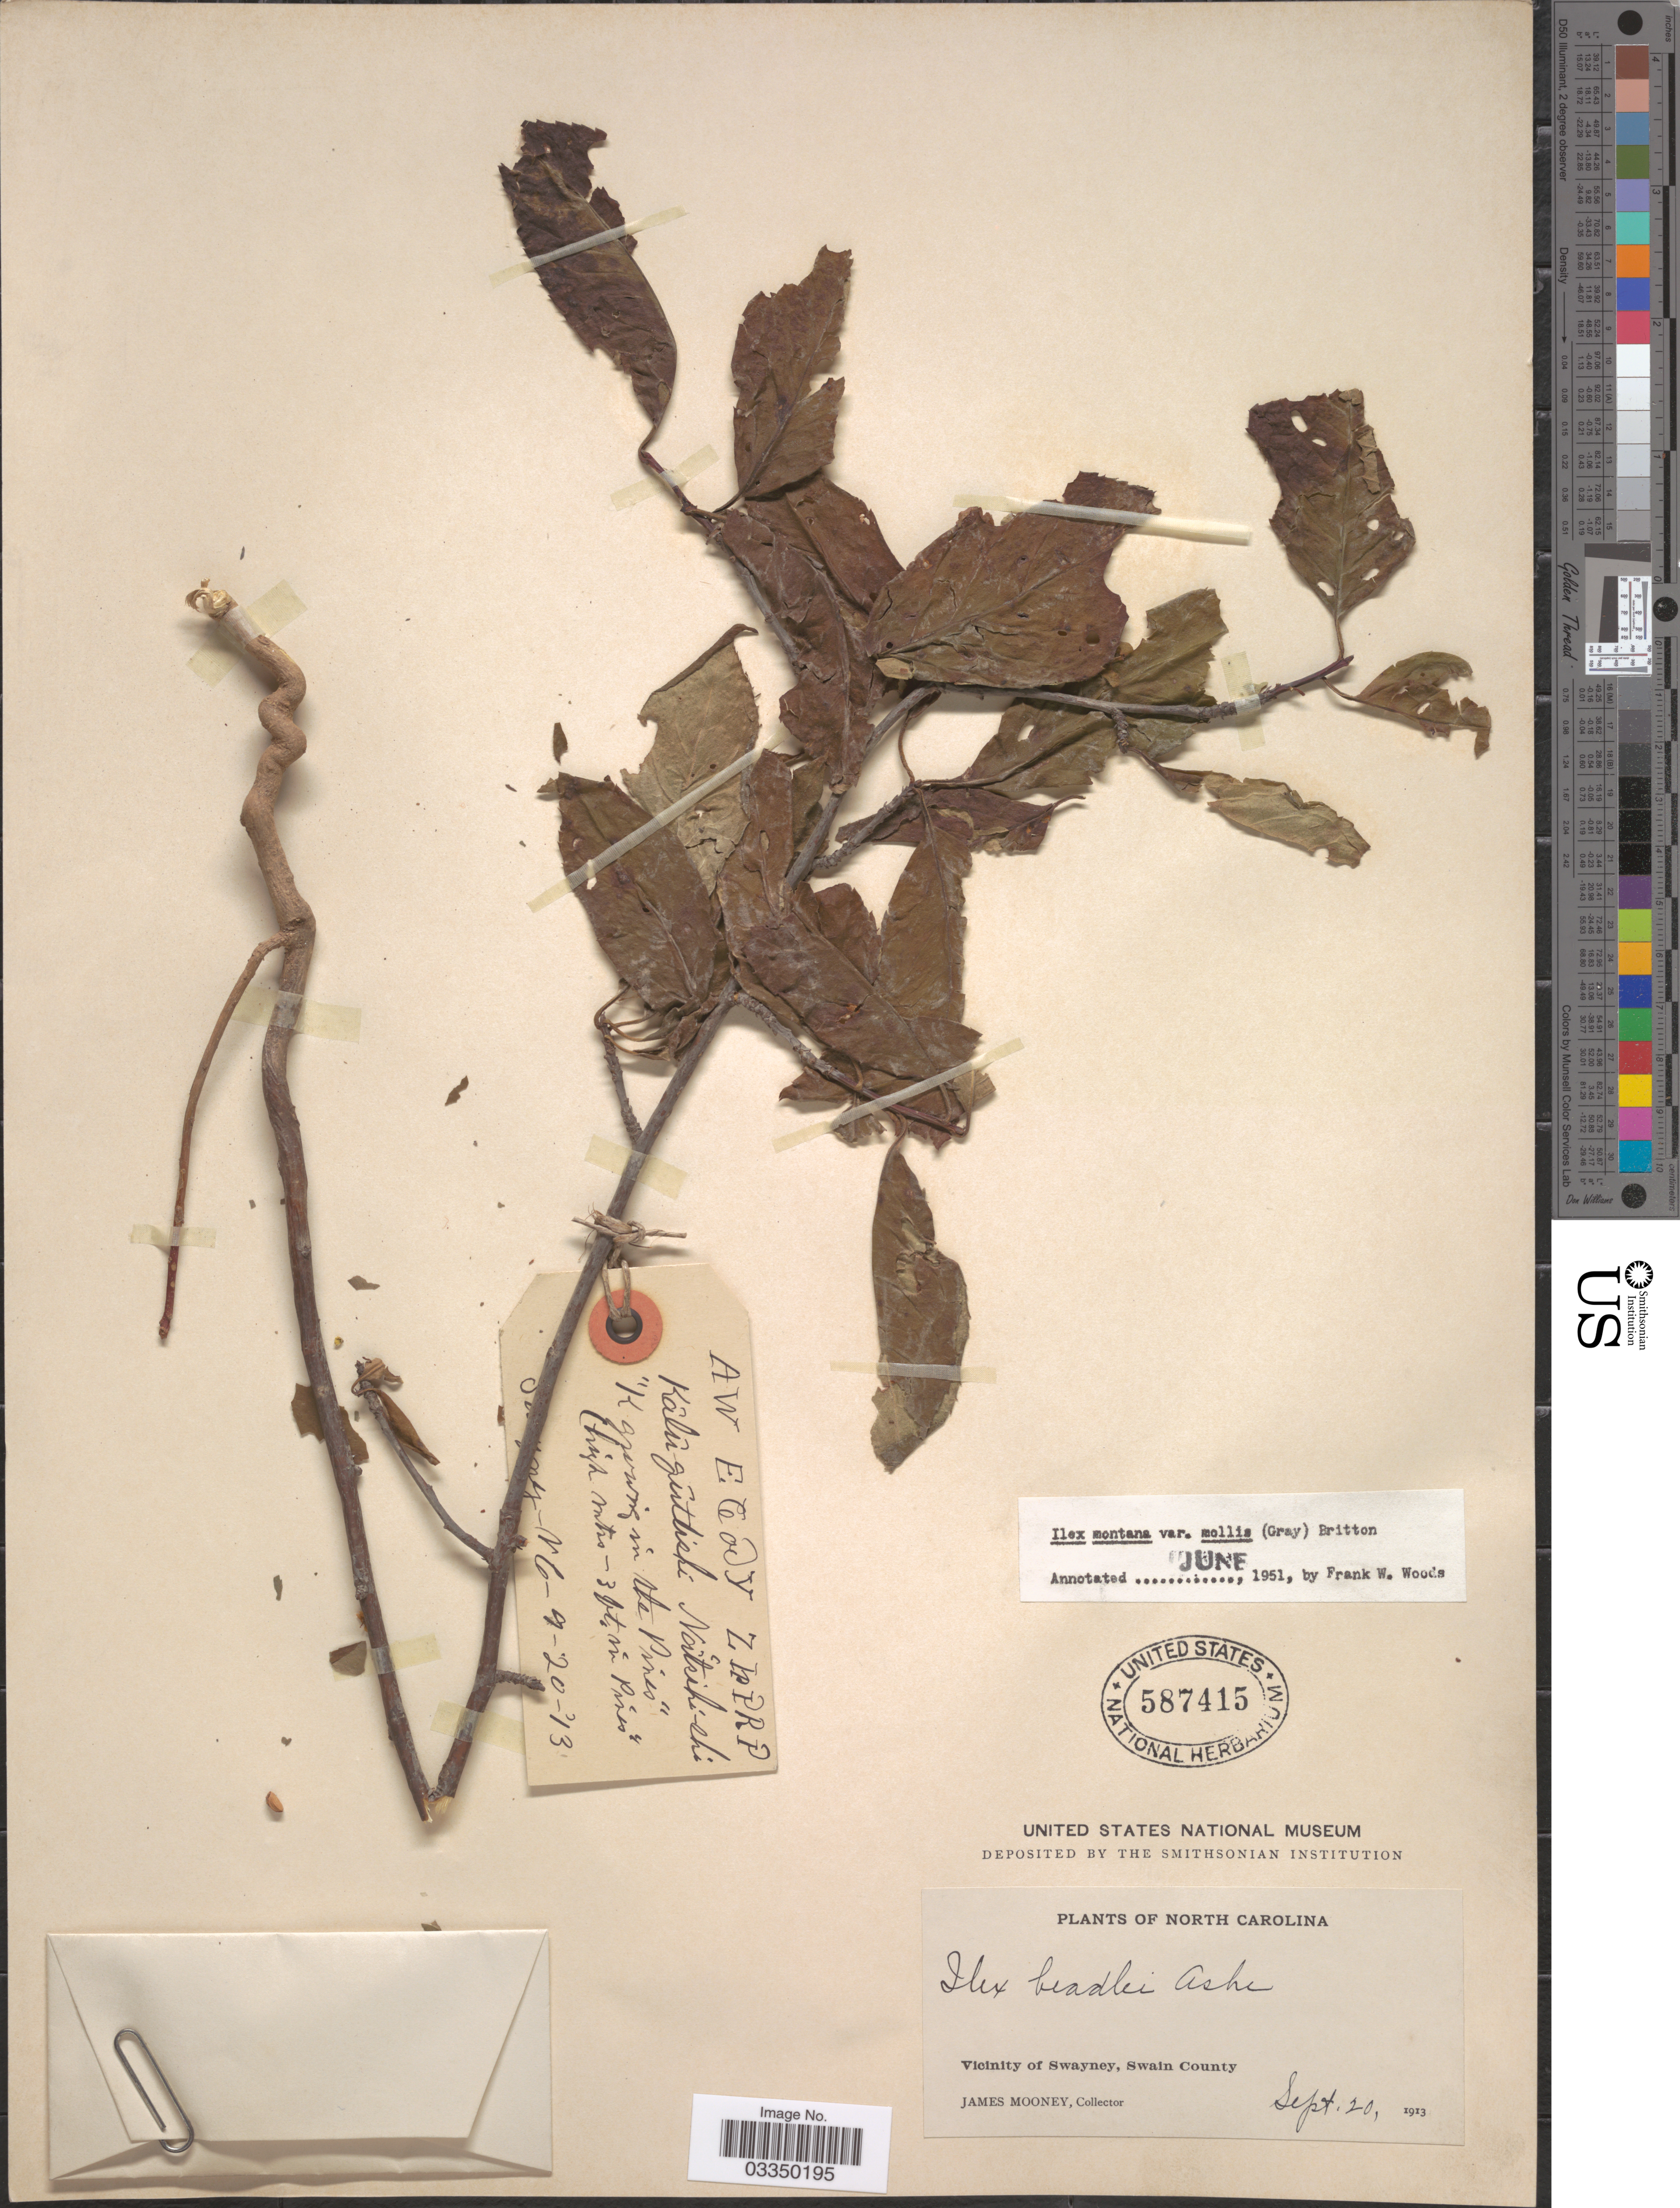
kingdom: Plantae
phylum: Tracheophyta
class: Magnoliopsida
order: Aquifoliales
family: Aquifoliaceae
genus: Ilex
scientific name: Ilex montana var. mollis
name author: (A. Gray) Britton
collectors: J. Mooney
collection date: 1913-09-20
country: United States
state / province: North Carolina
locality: Vicinity of Swayney, Swain County.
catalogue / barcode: US 587415